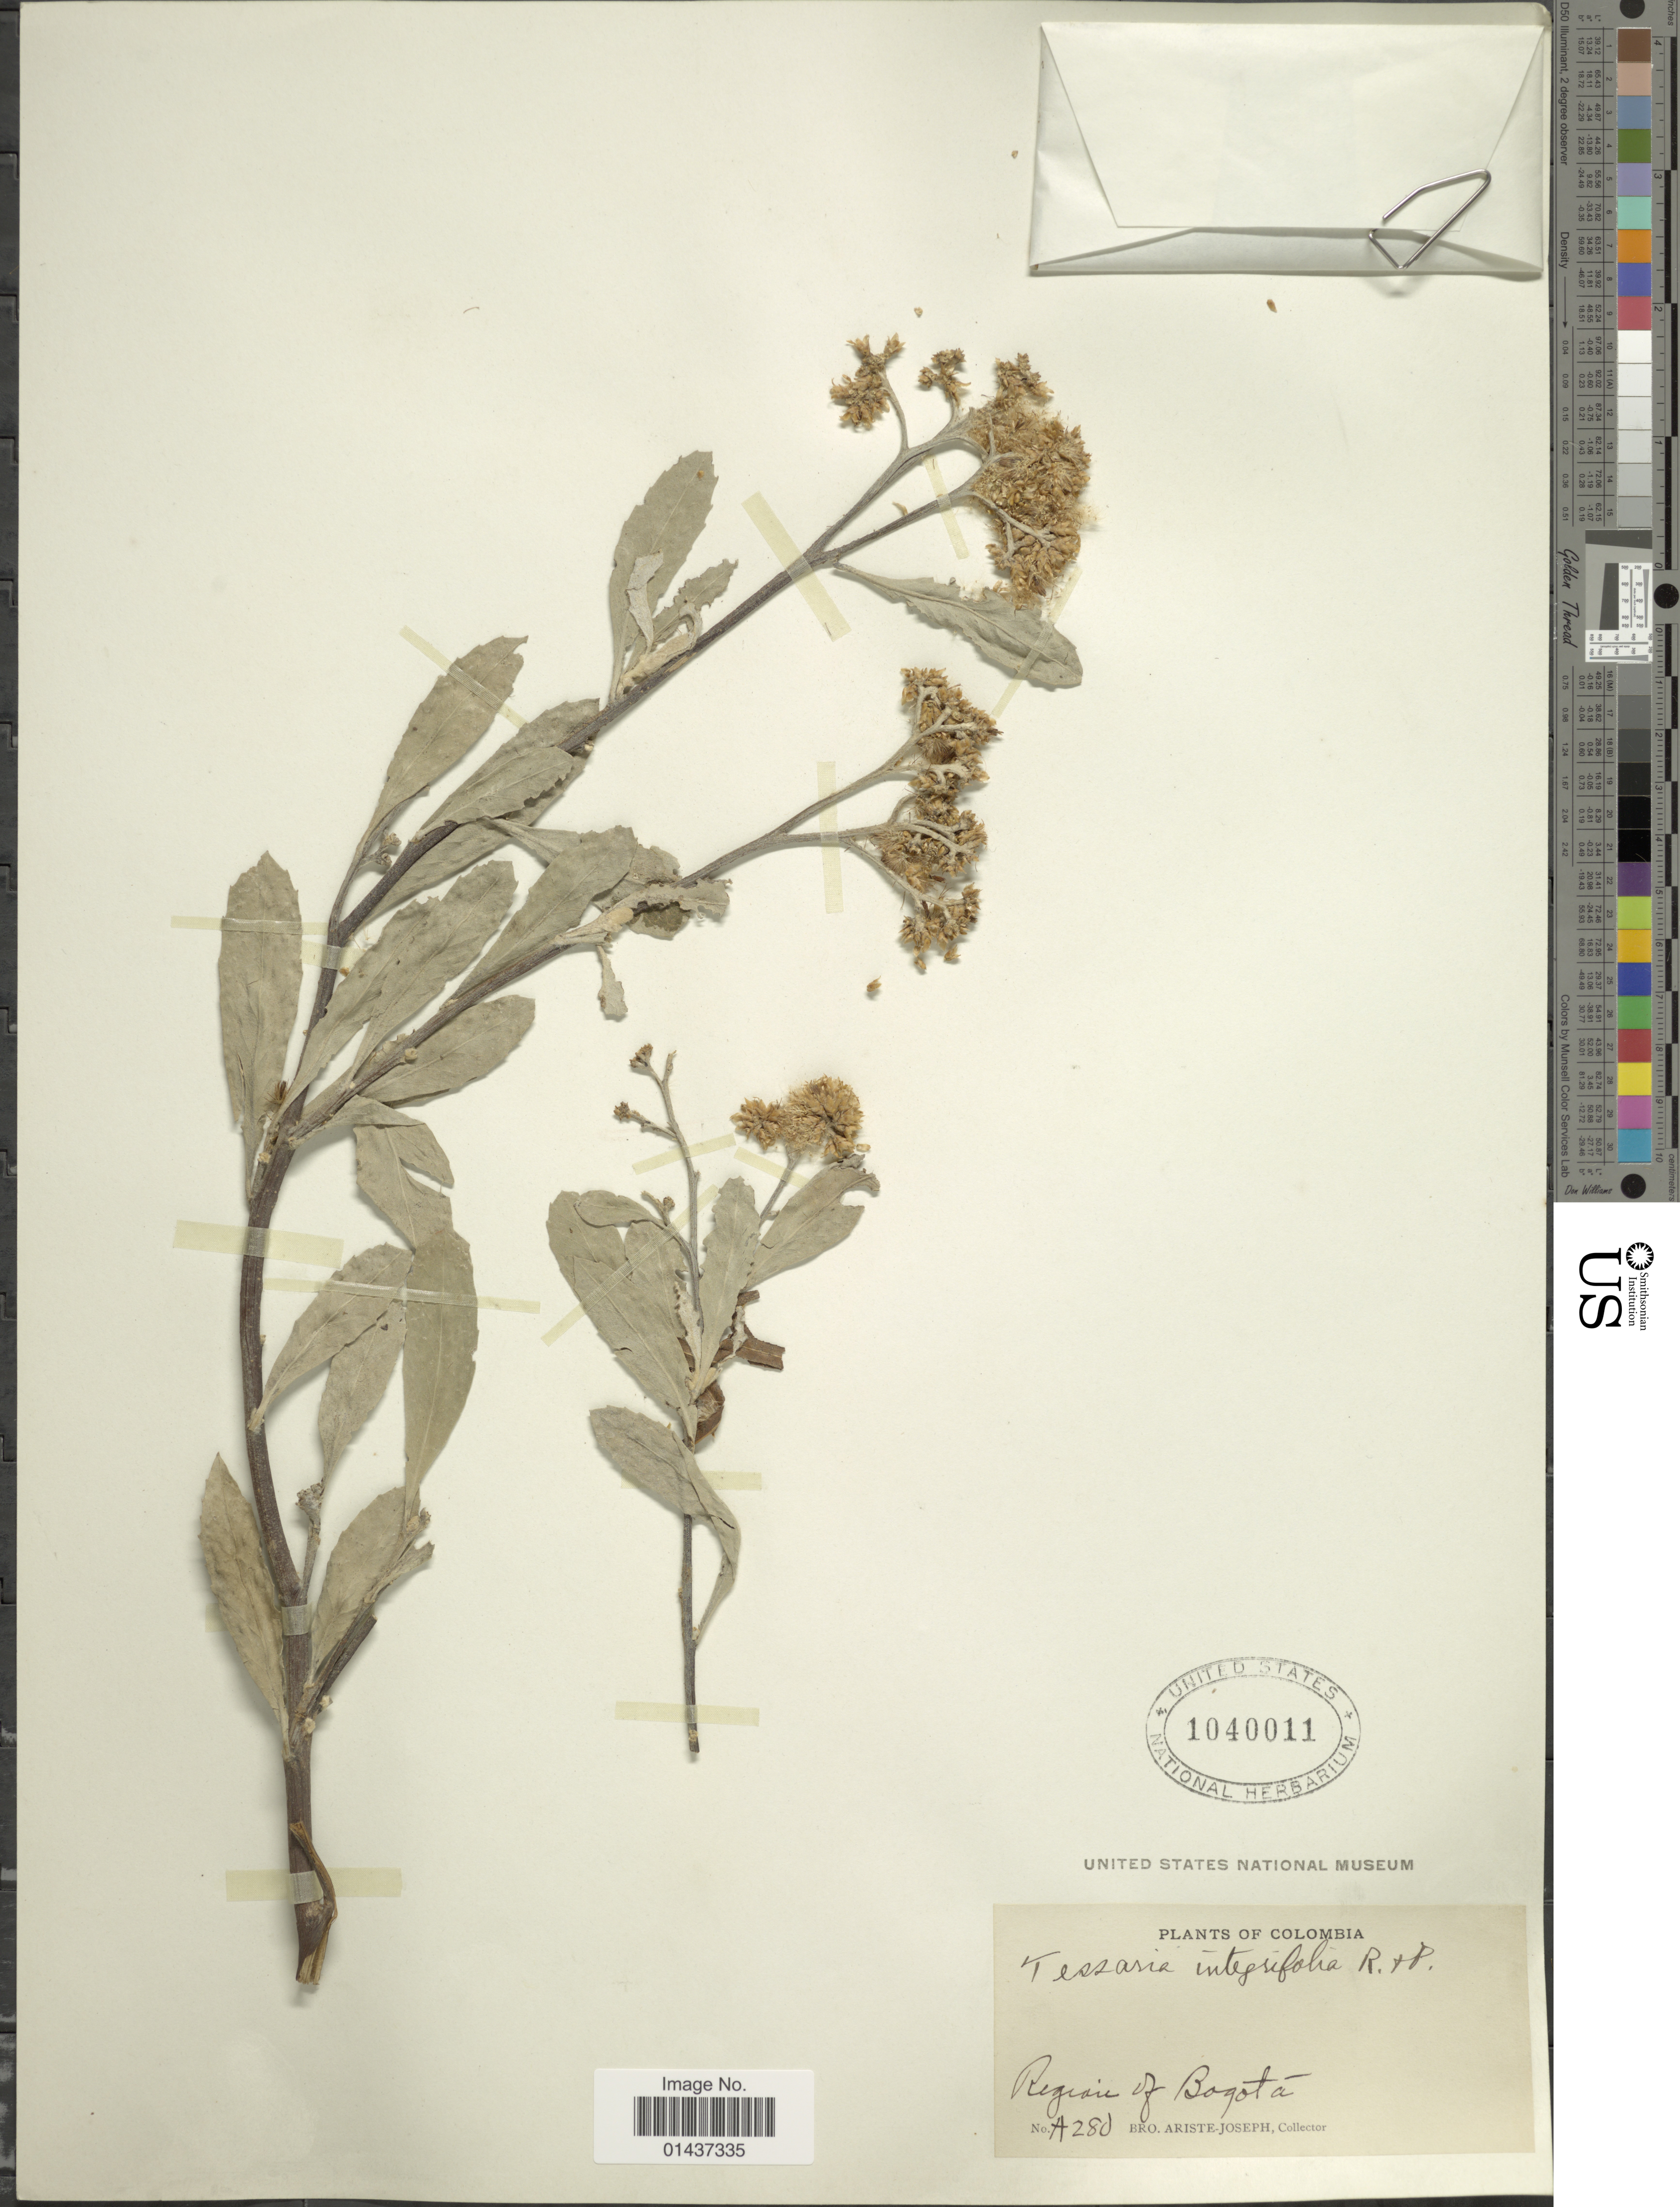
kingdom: Plantae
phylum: Tracheophyta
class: Magnoliopsida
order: Asterales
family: Asteraceae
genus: Tessaria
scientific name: Tessaria integrifolia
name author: Ruiz & Pav.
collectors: Bro. Ariste-Joseph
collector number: A280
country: Colombia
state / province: Bogota D.C.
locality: Region of Bogotá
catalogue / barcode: US 1040011